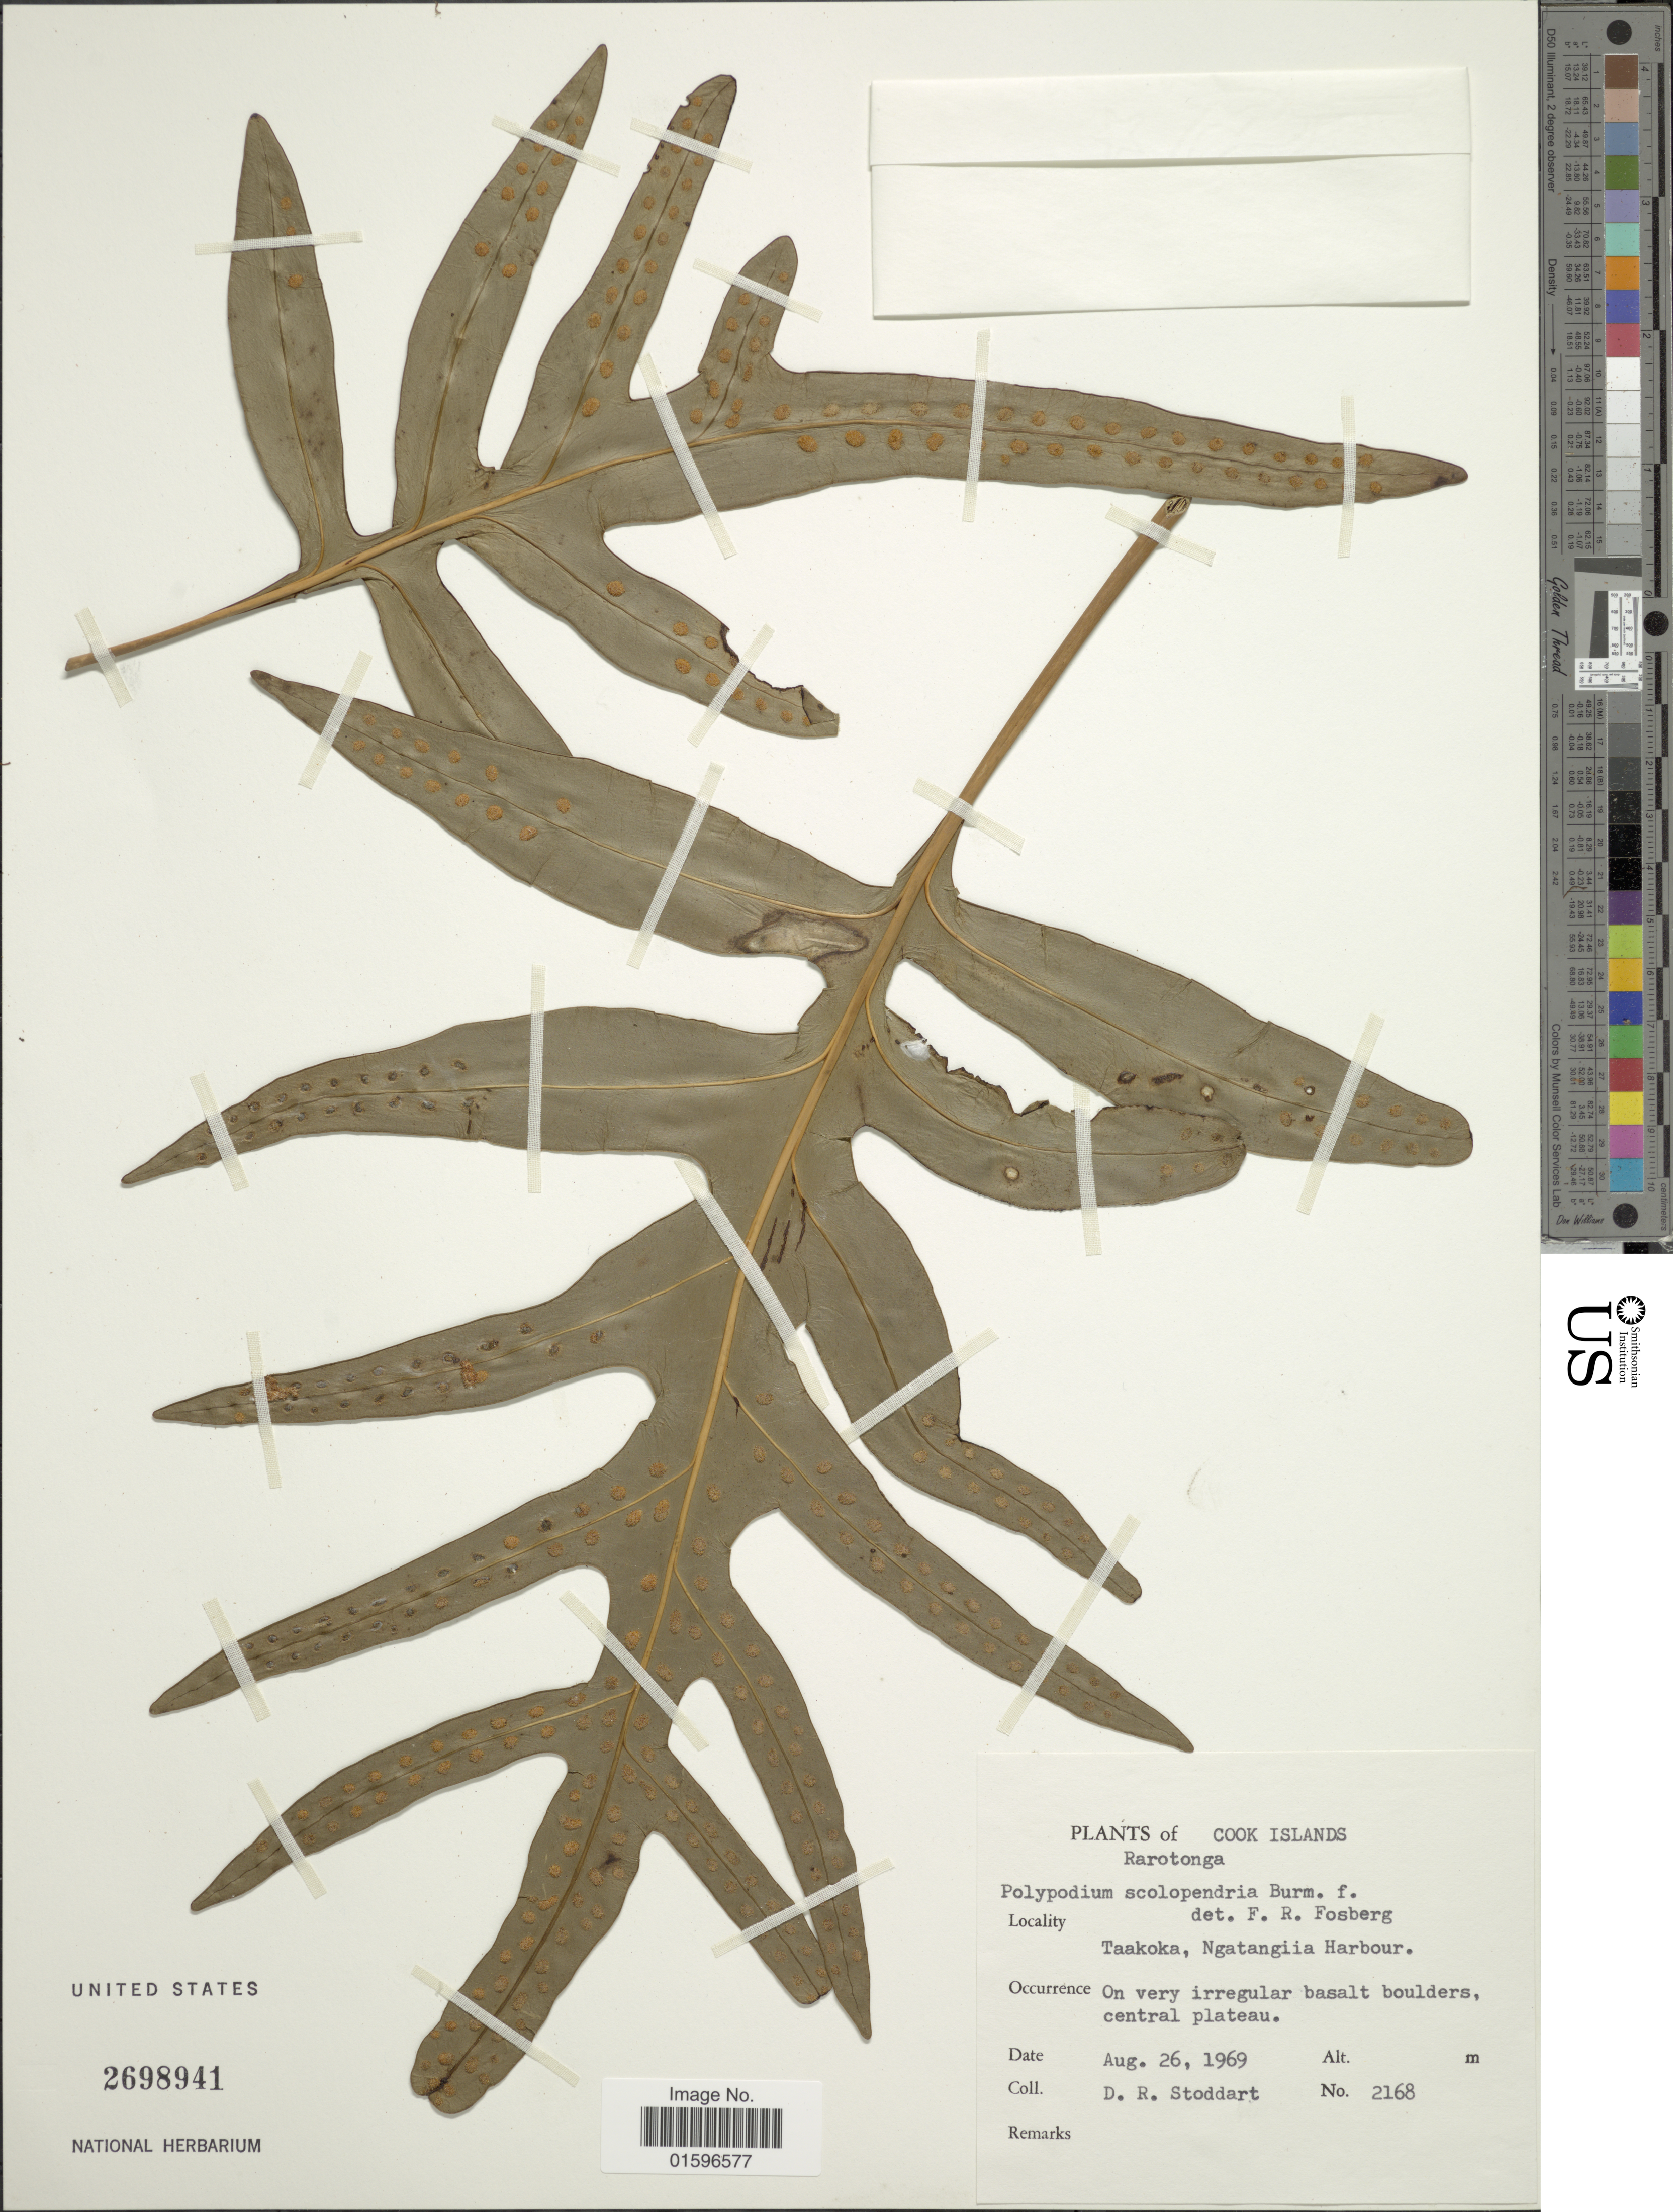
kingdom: Plantae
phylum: Tracheophyta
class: Polypodiopsida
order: Polypodiales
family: Polypodiaceae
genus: Polypodium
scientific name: Polypodium scolopendria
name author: Burm. f.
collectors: D. R. Stoddart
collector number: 2168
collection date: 1969-08-26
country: Cook Islands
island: Rarotonga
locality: Rarotonga, Taakoka, Ngatangiia Harbour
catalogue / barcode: US 2698941